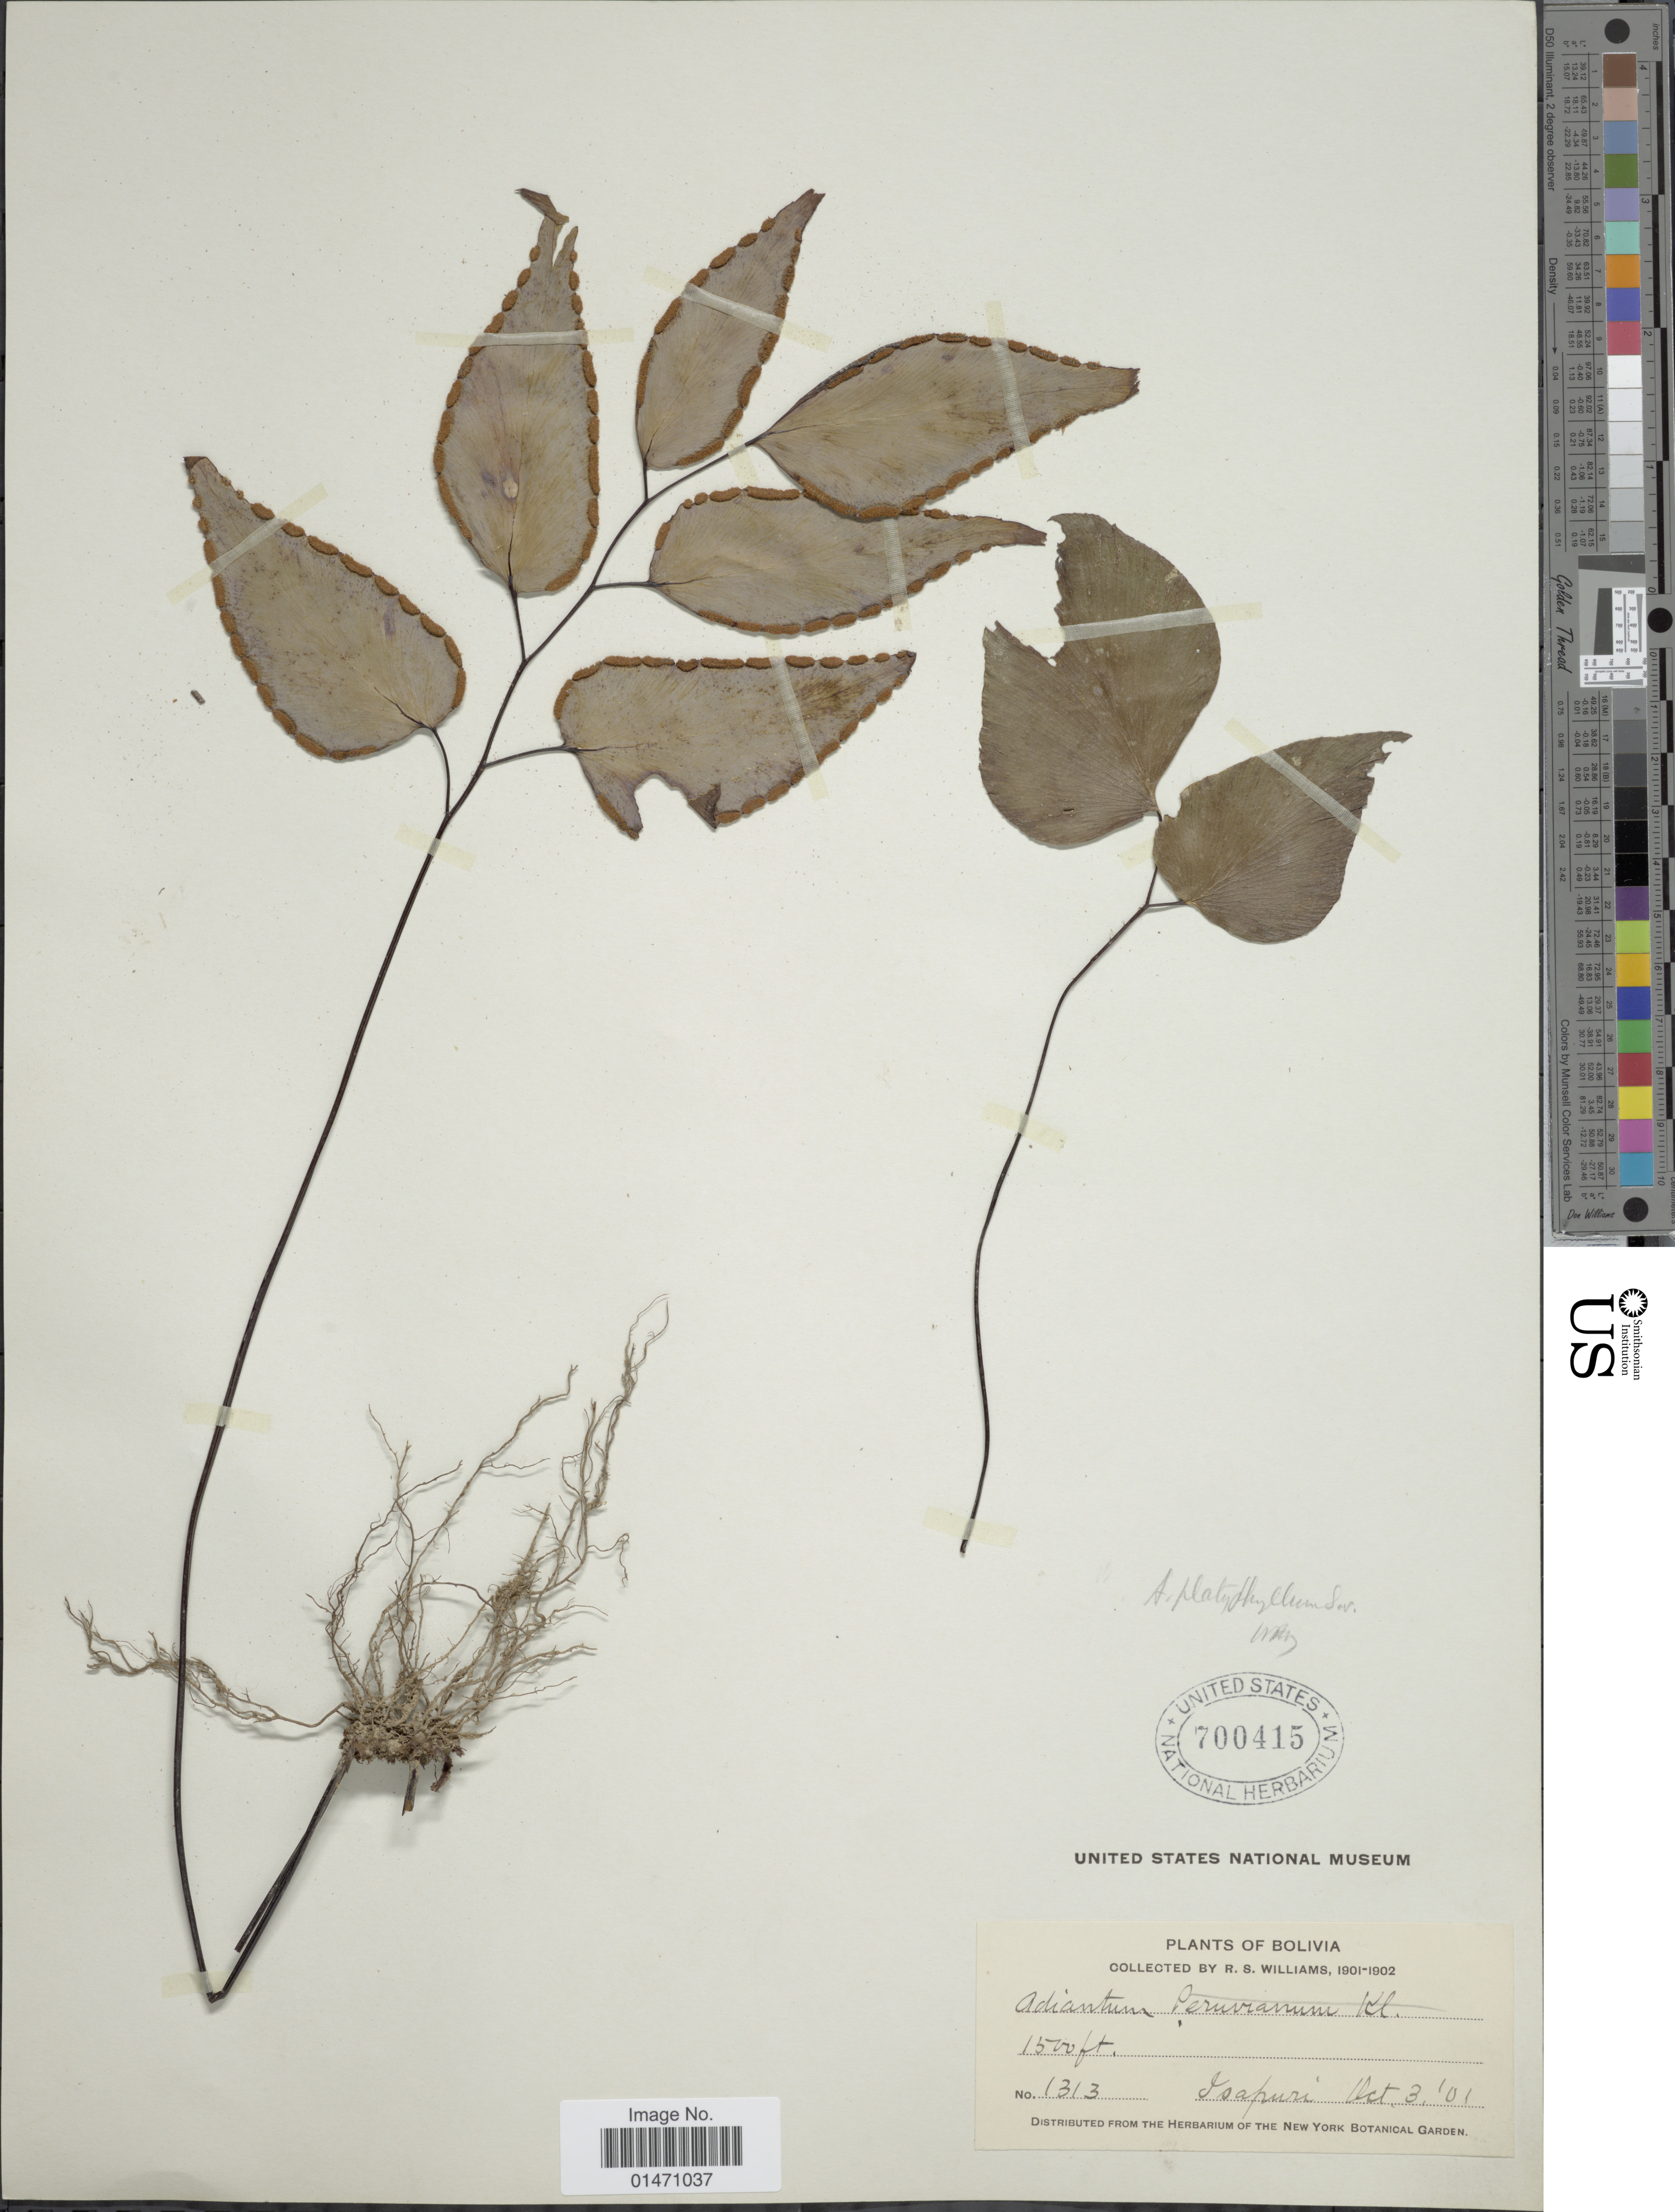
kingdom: Plantae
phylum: Tracheophyta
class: Polypodiopsida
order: Polypodiales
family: Pteridaceae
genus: Adiantum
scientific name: Adiantum platyphyllum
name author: Sw.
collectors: R. S. Williams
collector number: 1313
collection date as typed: Oct. 3, '01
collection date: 1901-10-03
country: Bolivia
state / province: La Páz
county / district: Larecaja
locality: Isupuri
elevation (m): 457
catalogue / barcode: US 700415